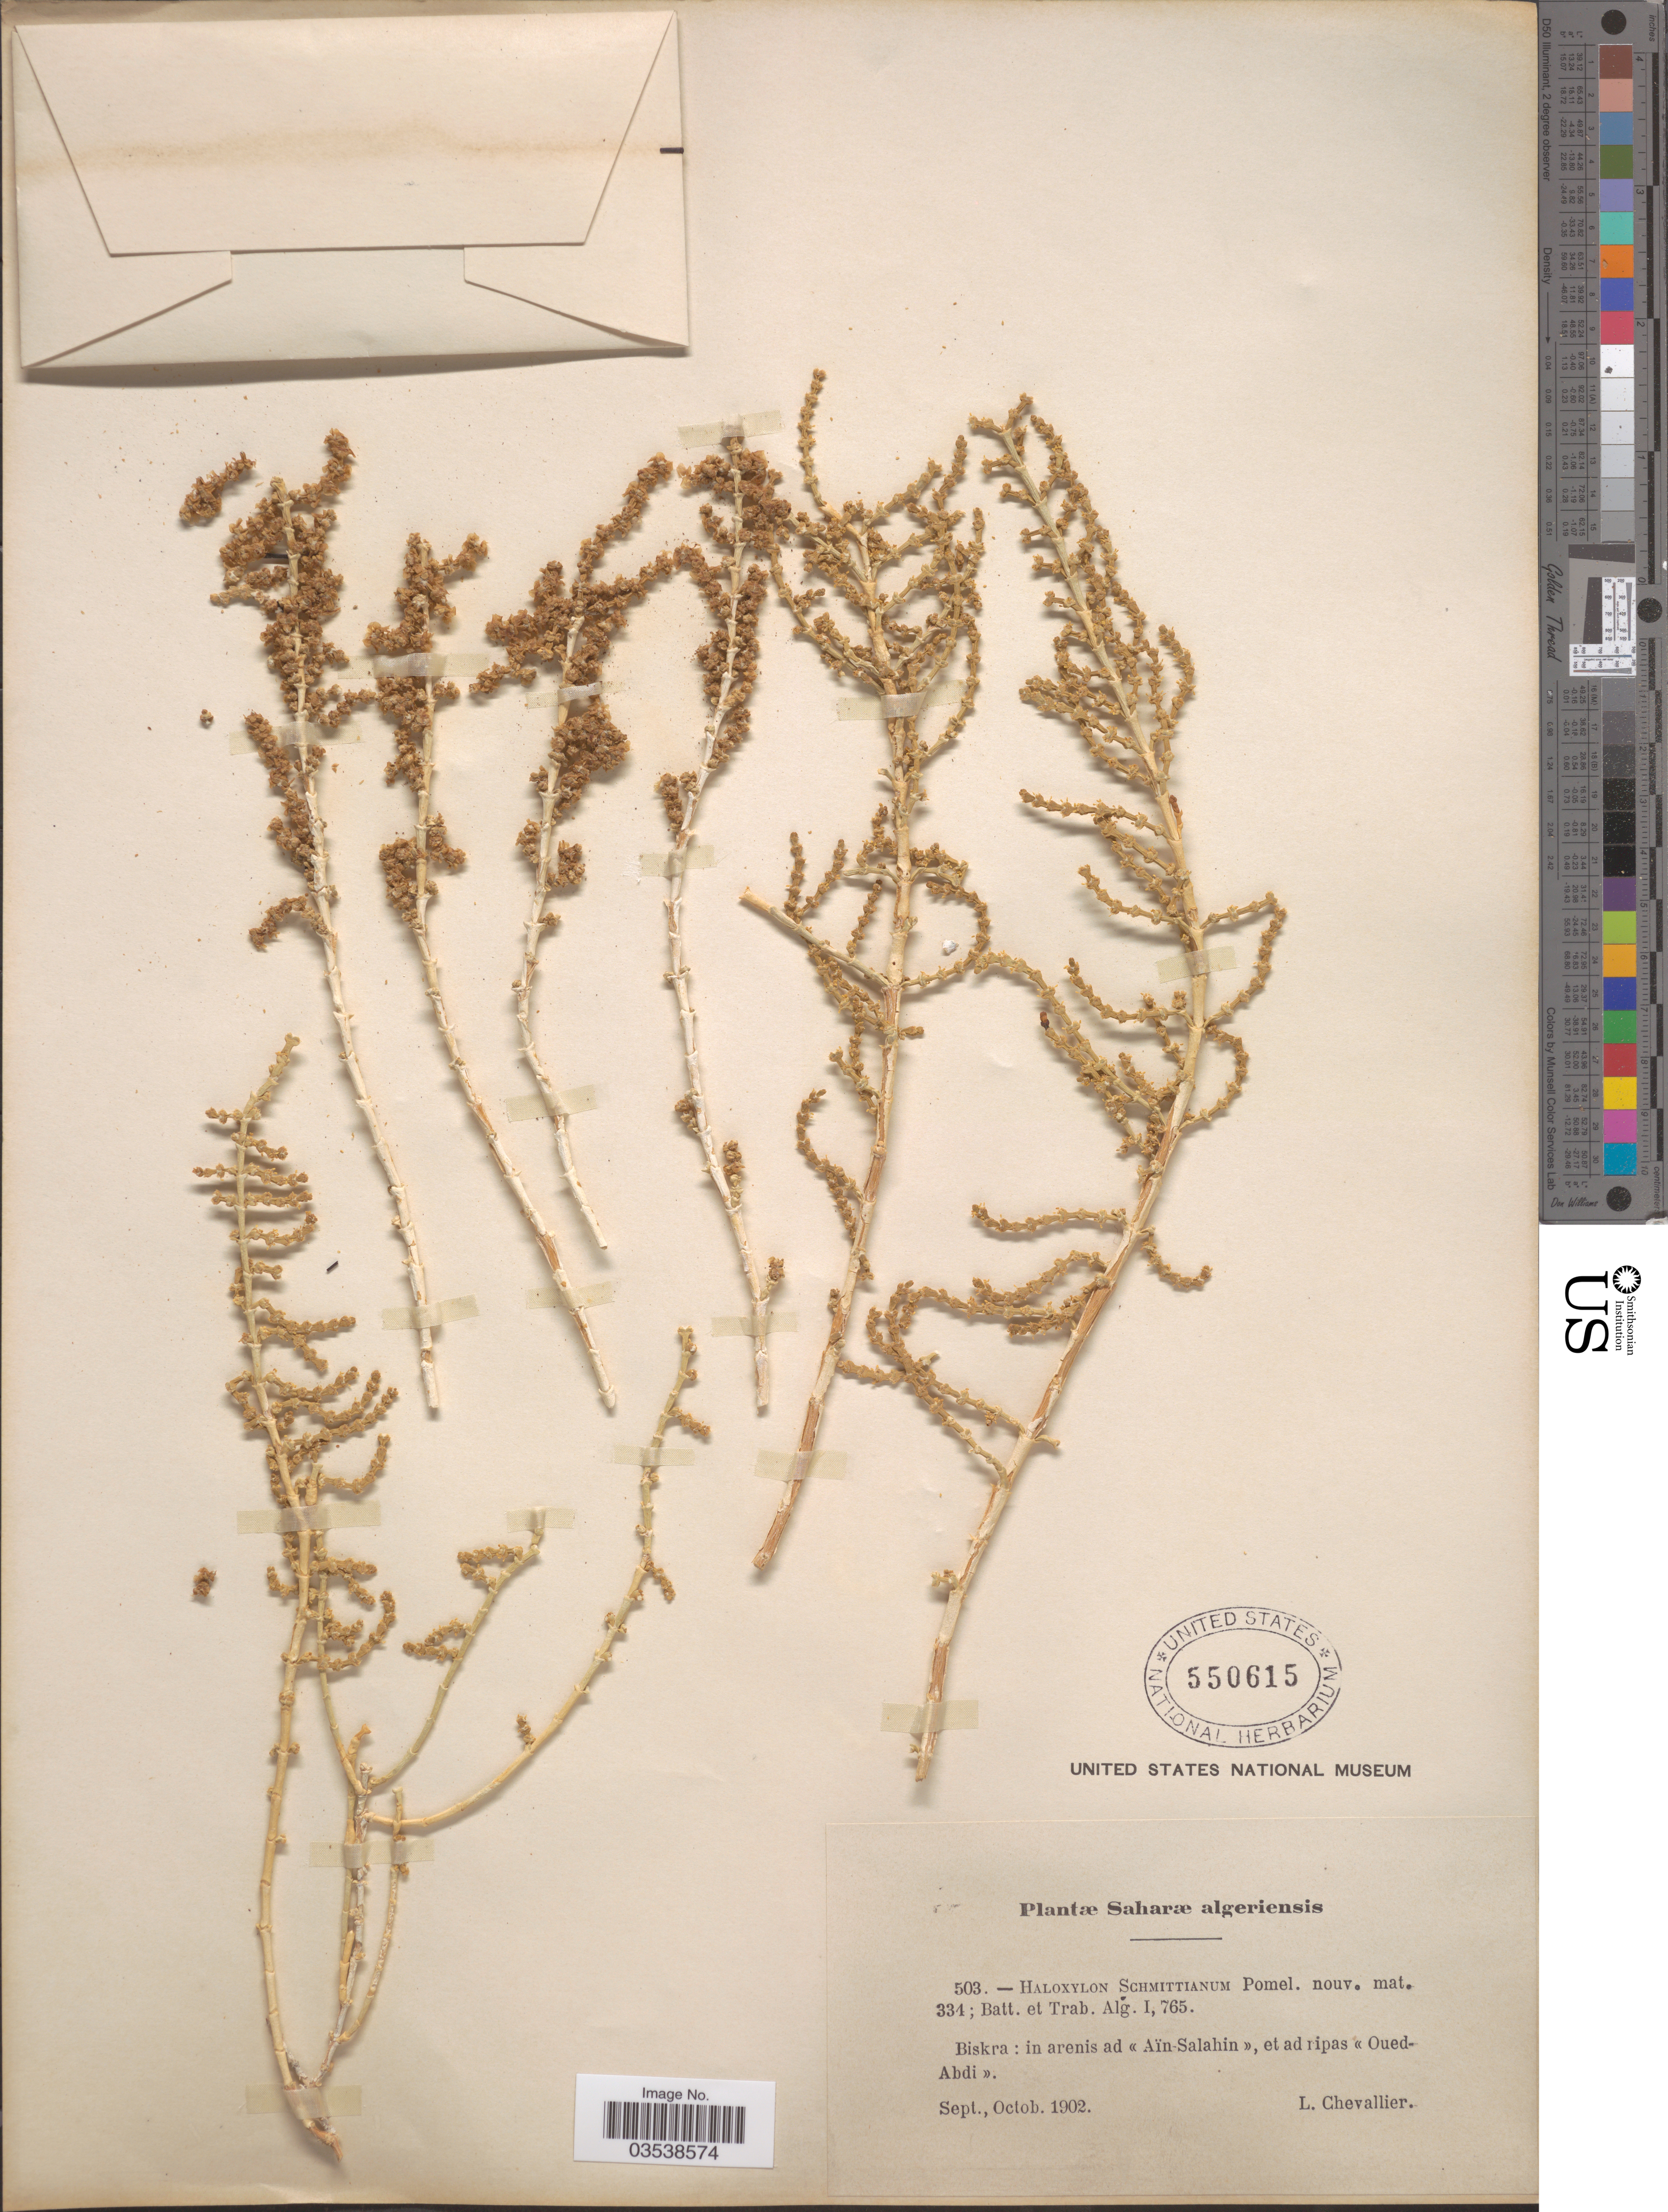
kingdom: Plantae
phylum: Tracheophyta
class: Magnoliopsida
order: Caryophyllales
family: Amaranthaceae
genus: Haloxylon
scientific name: Haloxylon schmittianum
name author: Pomel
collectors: L. Chevallier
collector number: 503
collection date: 1902-09/1902-10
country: Algeria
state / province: Biskra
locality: Saharæ algeriensis. Biskra: in arenis ad <<Aïn-Salahin>>, et ad ripas <<Oued-Abdi>>.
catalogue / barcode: US 550615